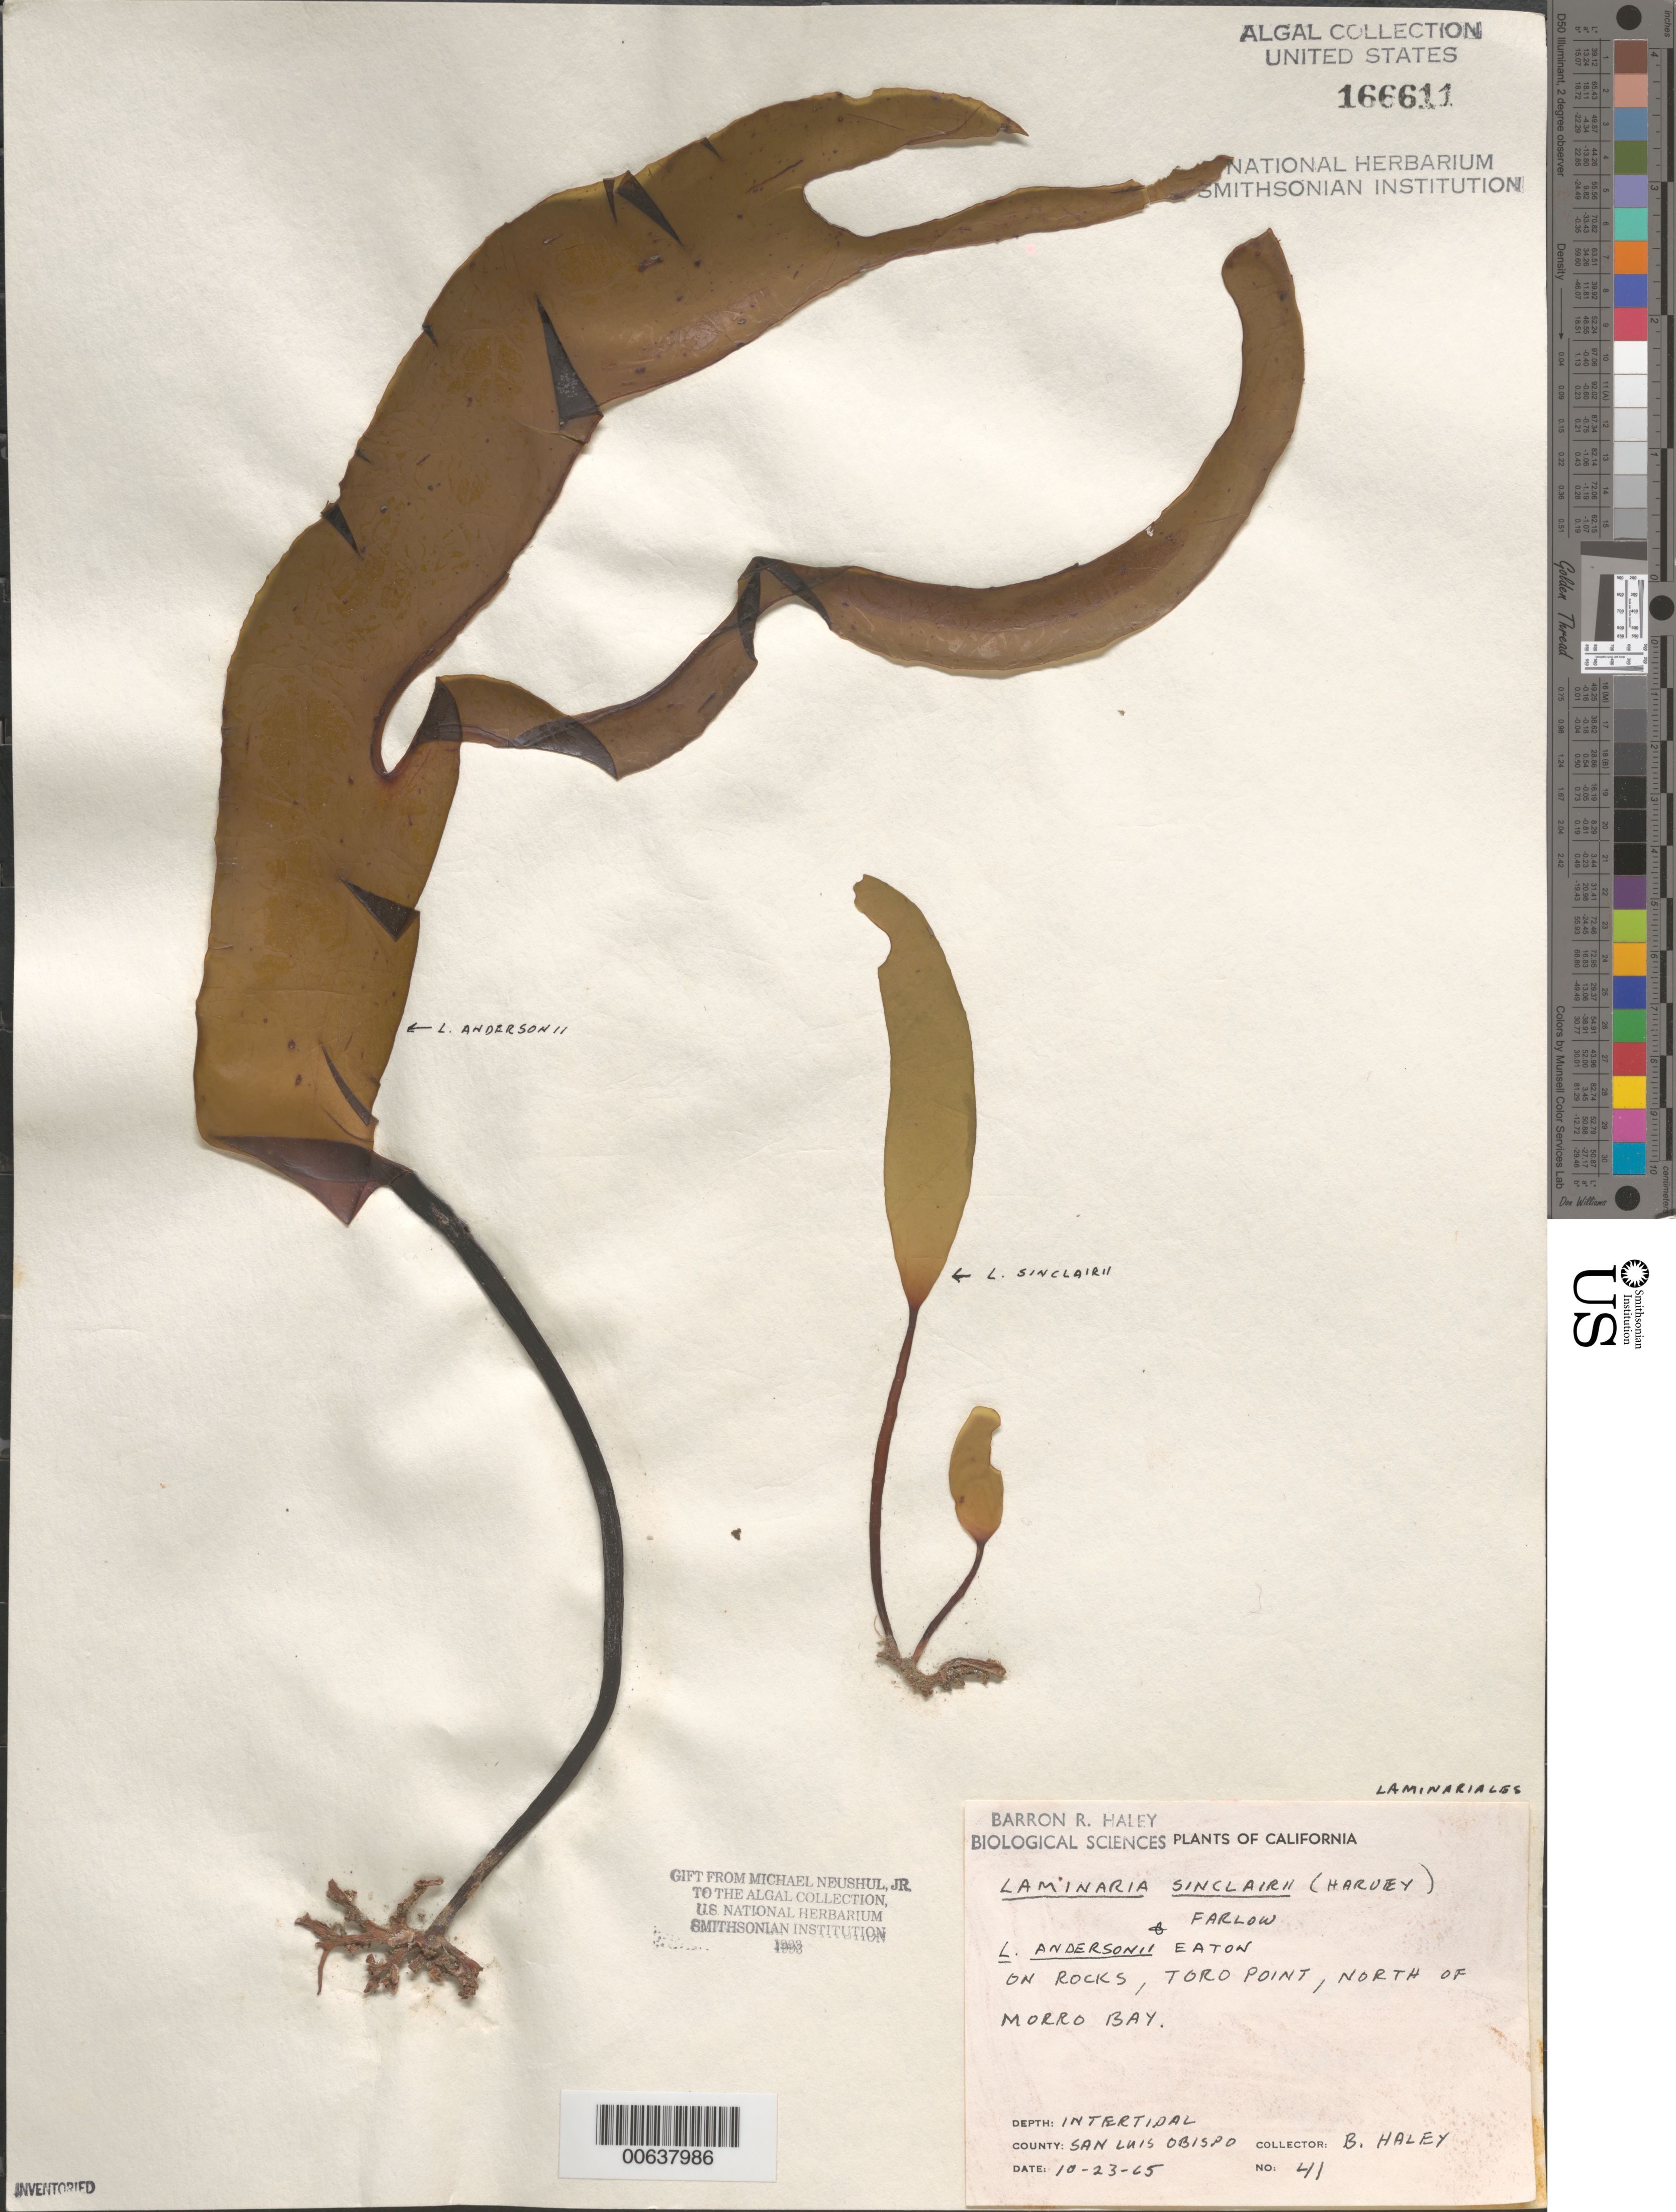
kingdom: Chromista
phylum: Ochrophyta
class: Phaeophyceae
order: Laminariales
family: Laminariaceae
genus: Laminaria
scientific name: Laminaria sinclairii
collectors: B. Haley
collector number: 41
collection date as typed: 23 Oct 1965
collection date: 1965-10-23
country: United States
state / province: California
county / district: San Luis Obispo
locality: Toro Point, north of Morro Bay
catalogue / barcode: US 166611